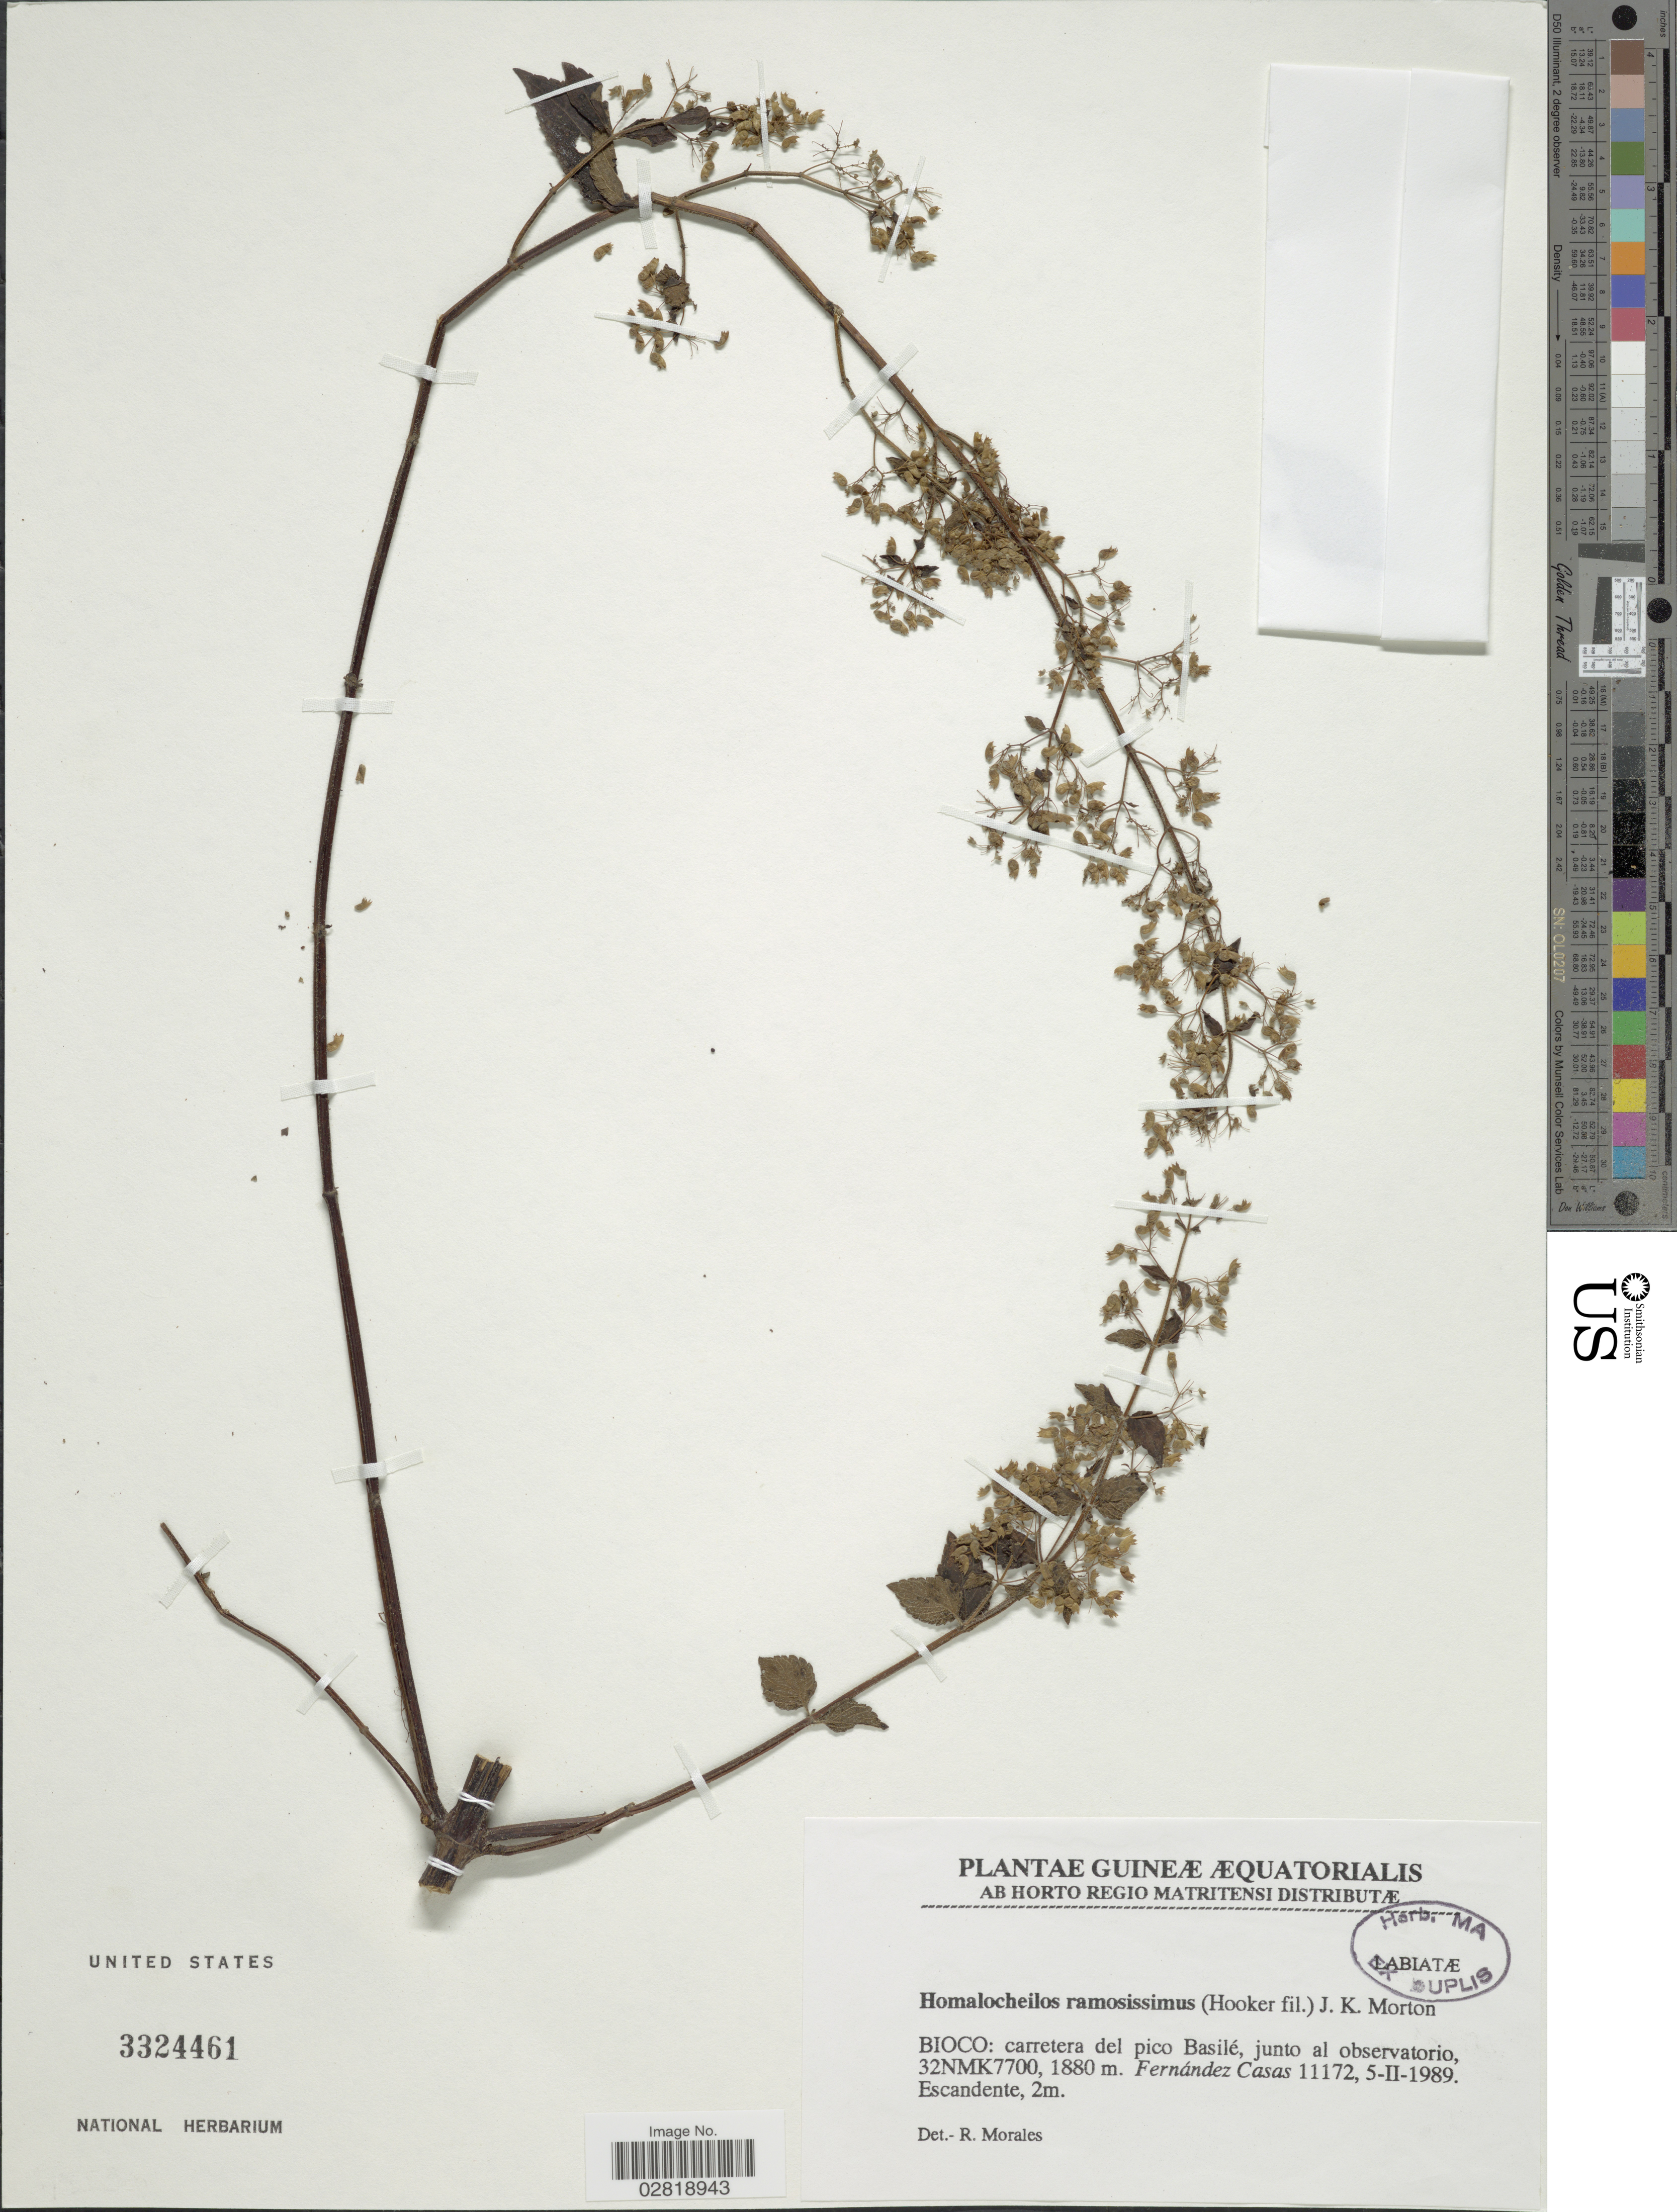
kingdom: Plantae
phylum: Tracheophyta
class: Magnoliopsida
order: Lamiales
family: Lamiaceae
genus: Isodon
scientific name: Isodon ramosissimus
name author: (Hook. f.) Codd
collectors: F. Casas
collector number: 11172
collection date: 1989-02-05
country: Equatorial Guinea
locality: Guineæ Æquatorialis. Bioco: carretera del pico Basilé, junto al observatorio, 32NMK7700.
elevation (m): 1880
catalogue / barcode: US 3324461